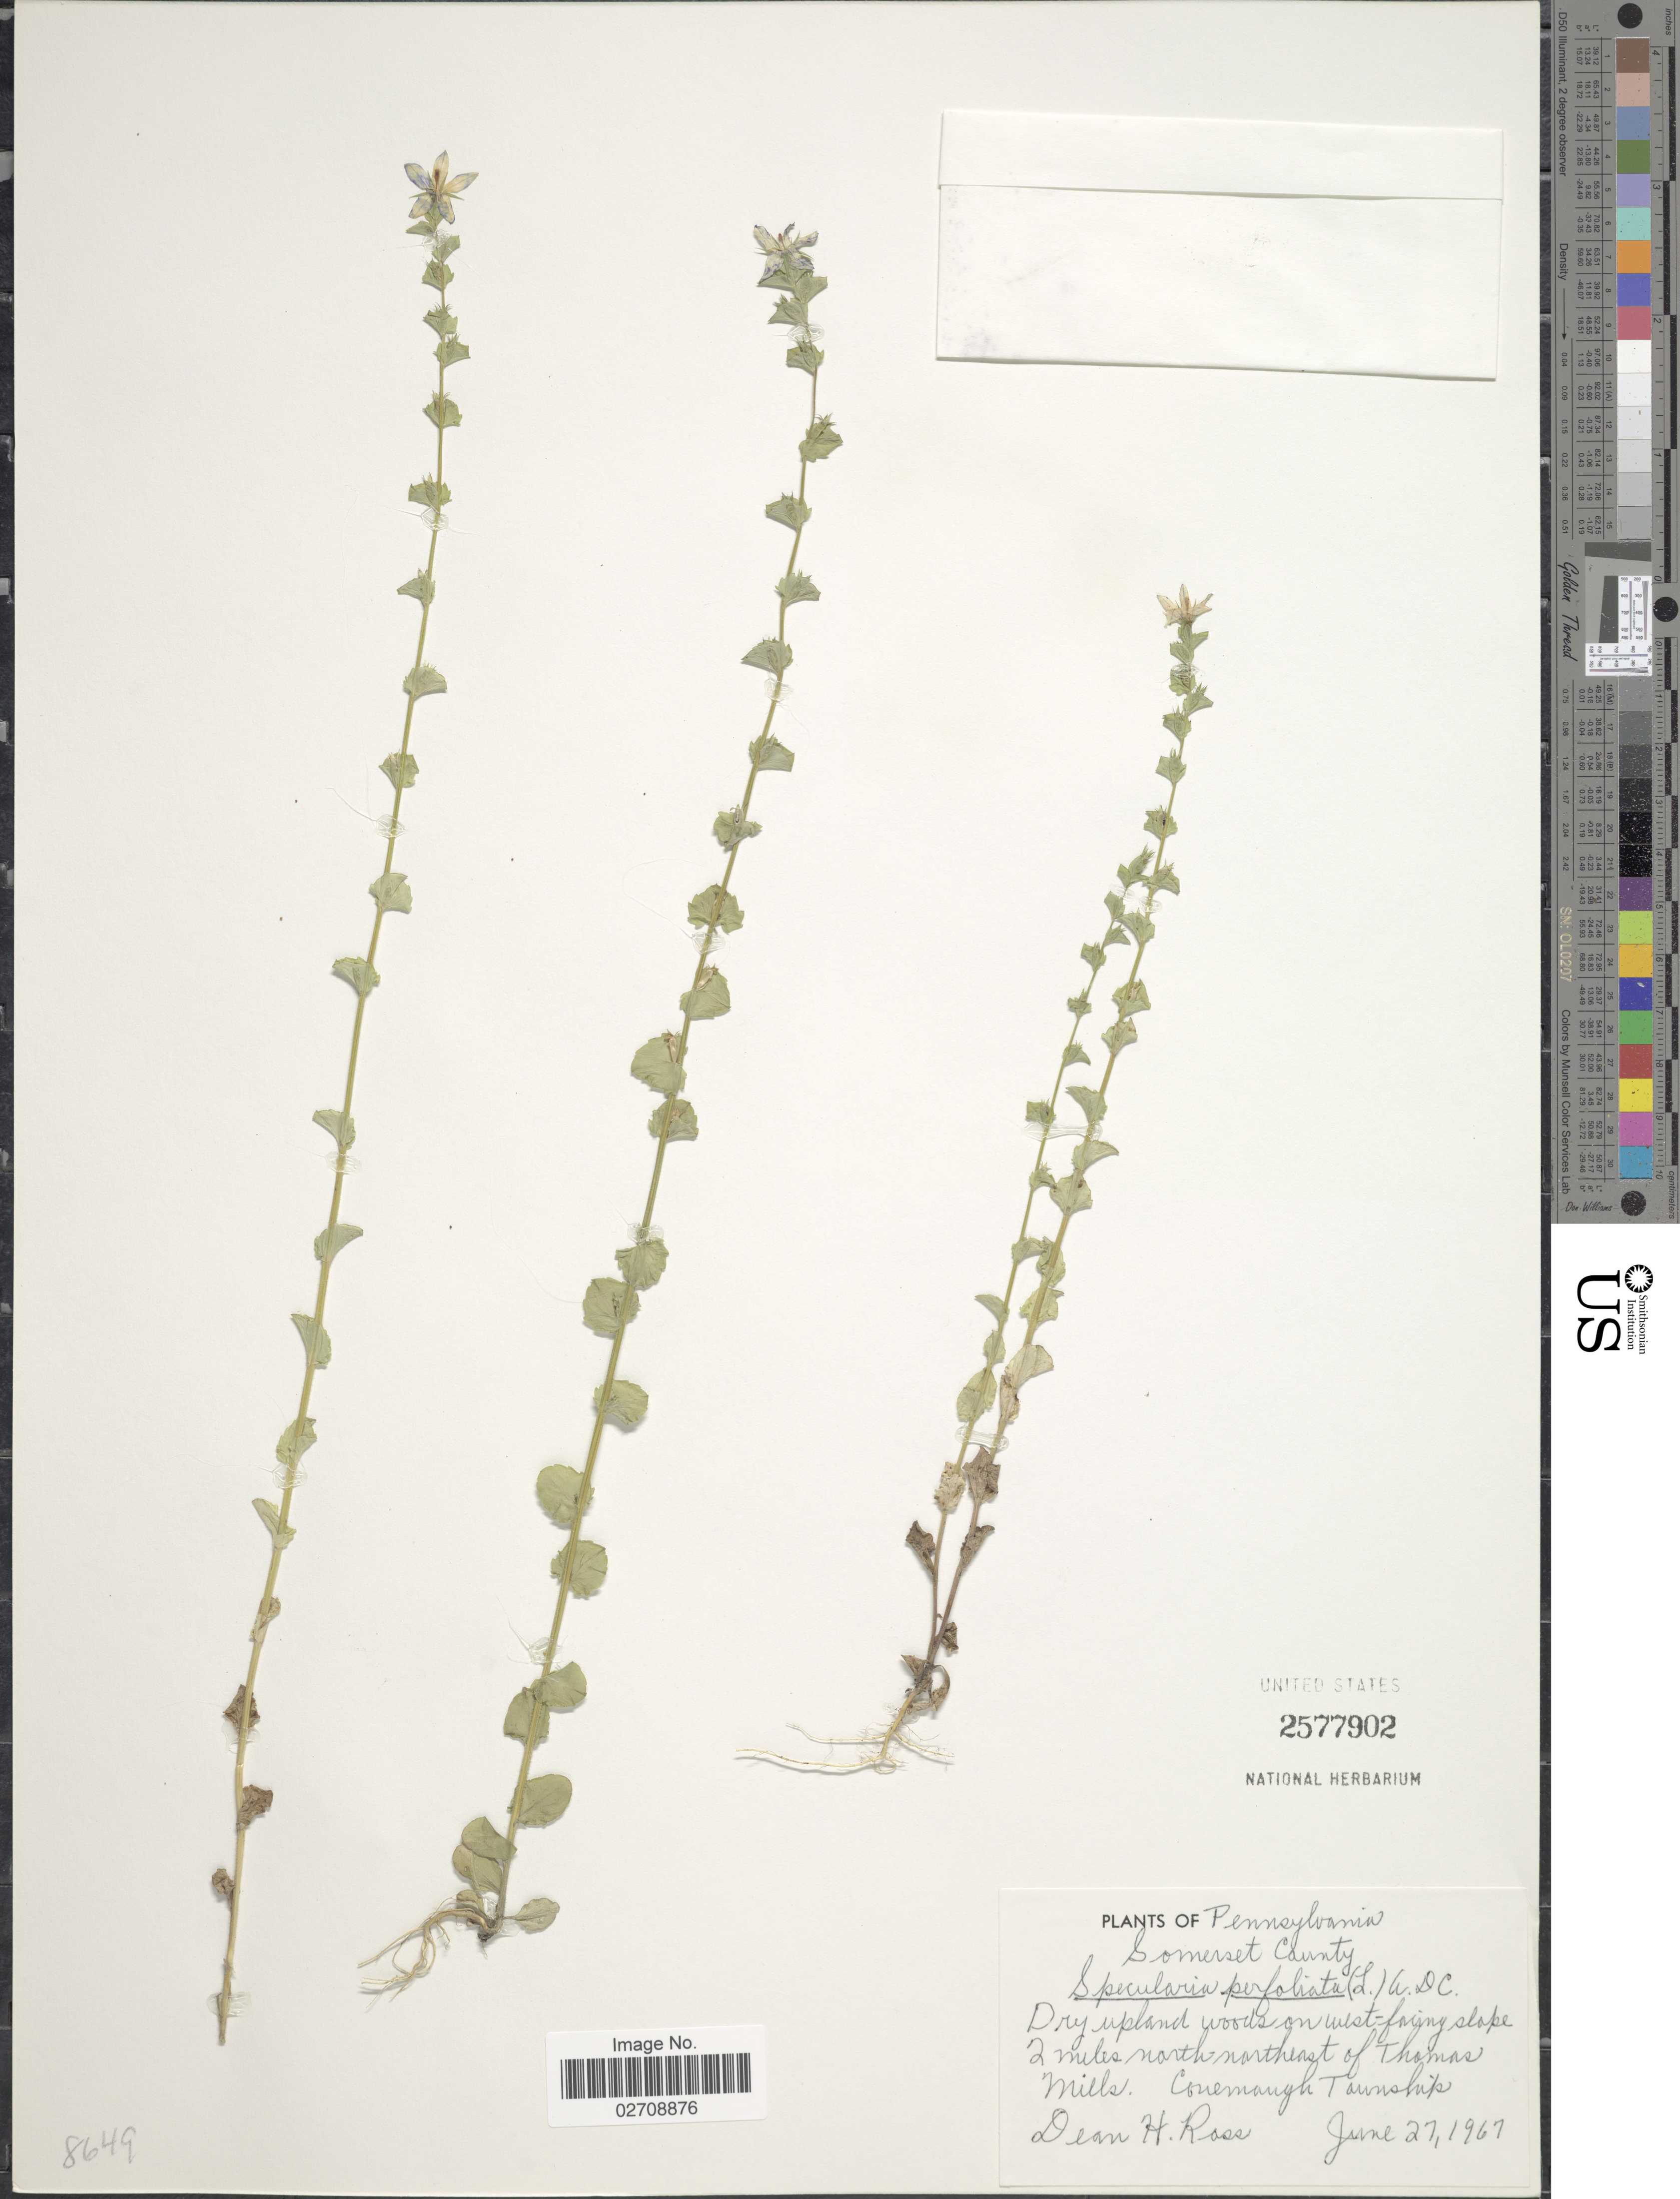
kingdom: Plantae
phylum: Tracheophyta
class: Magnoliopsida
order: Asterales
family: Campanulaceae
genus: Triodanis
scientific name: Triodanis perfoliata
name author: (L.) Nieuwl.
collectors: D. Ross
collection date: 1967-06-27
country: United States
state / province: Pennsylvania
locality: Somerset County, Dry upland woods on west facing slope 2 miles north northeast of Thomas Mills, Conemaugh Township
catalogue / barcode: US 2577902